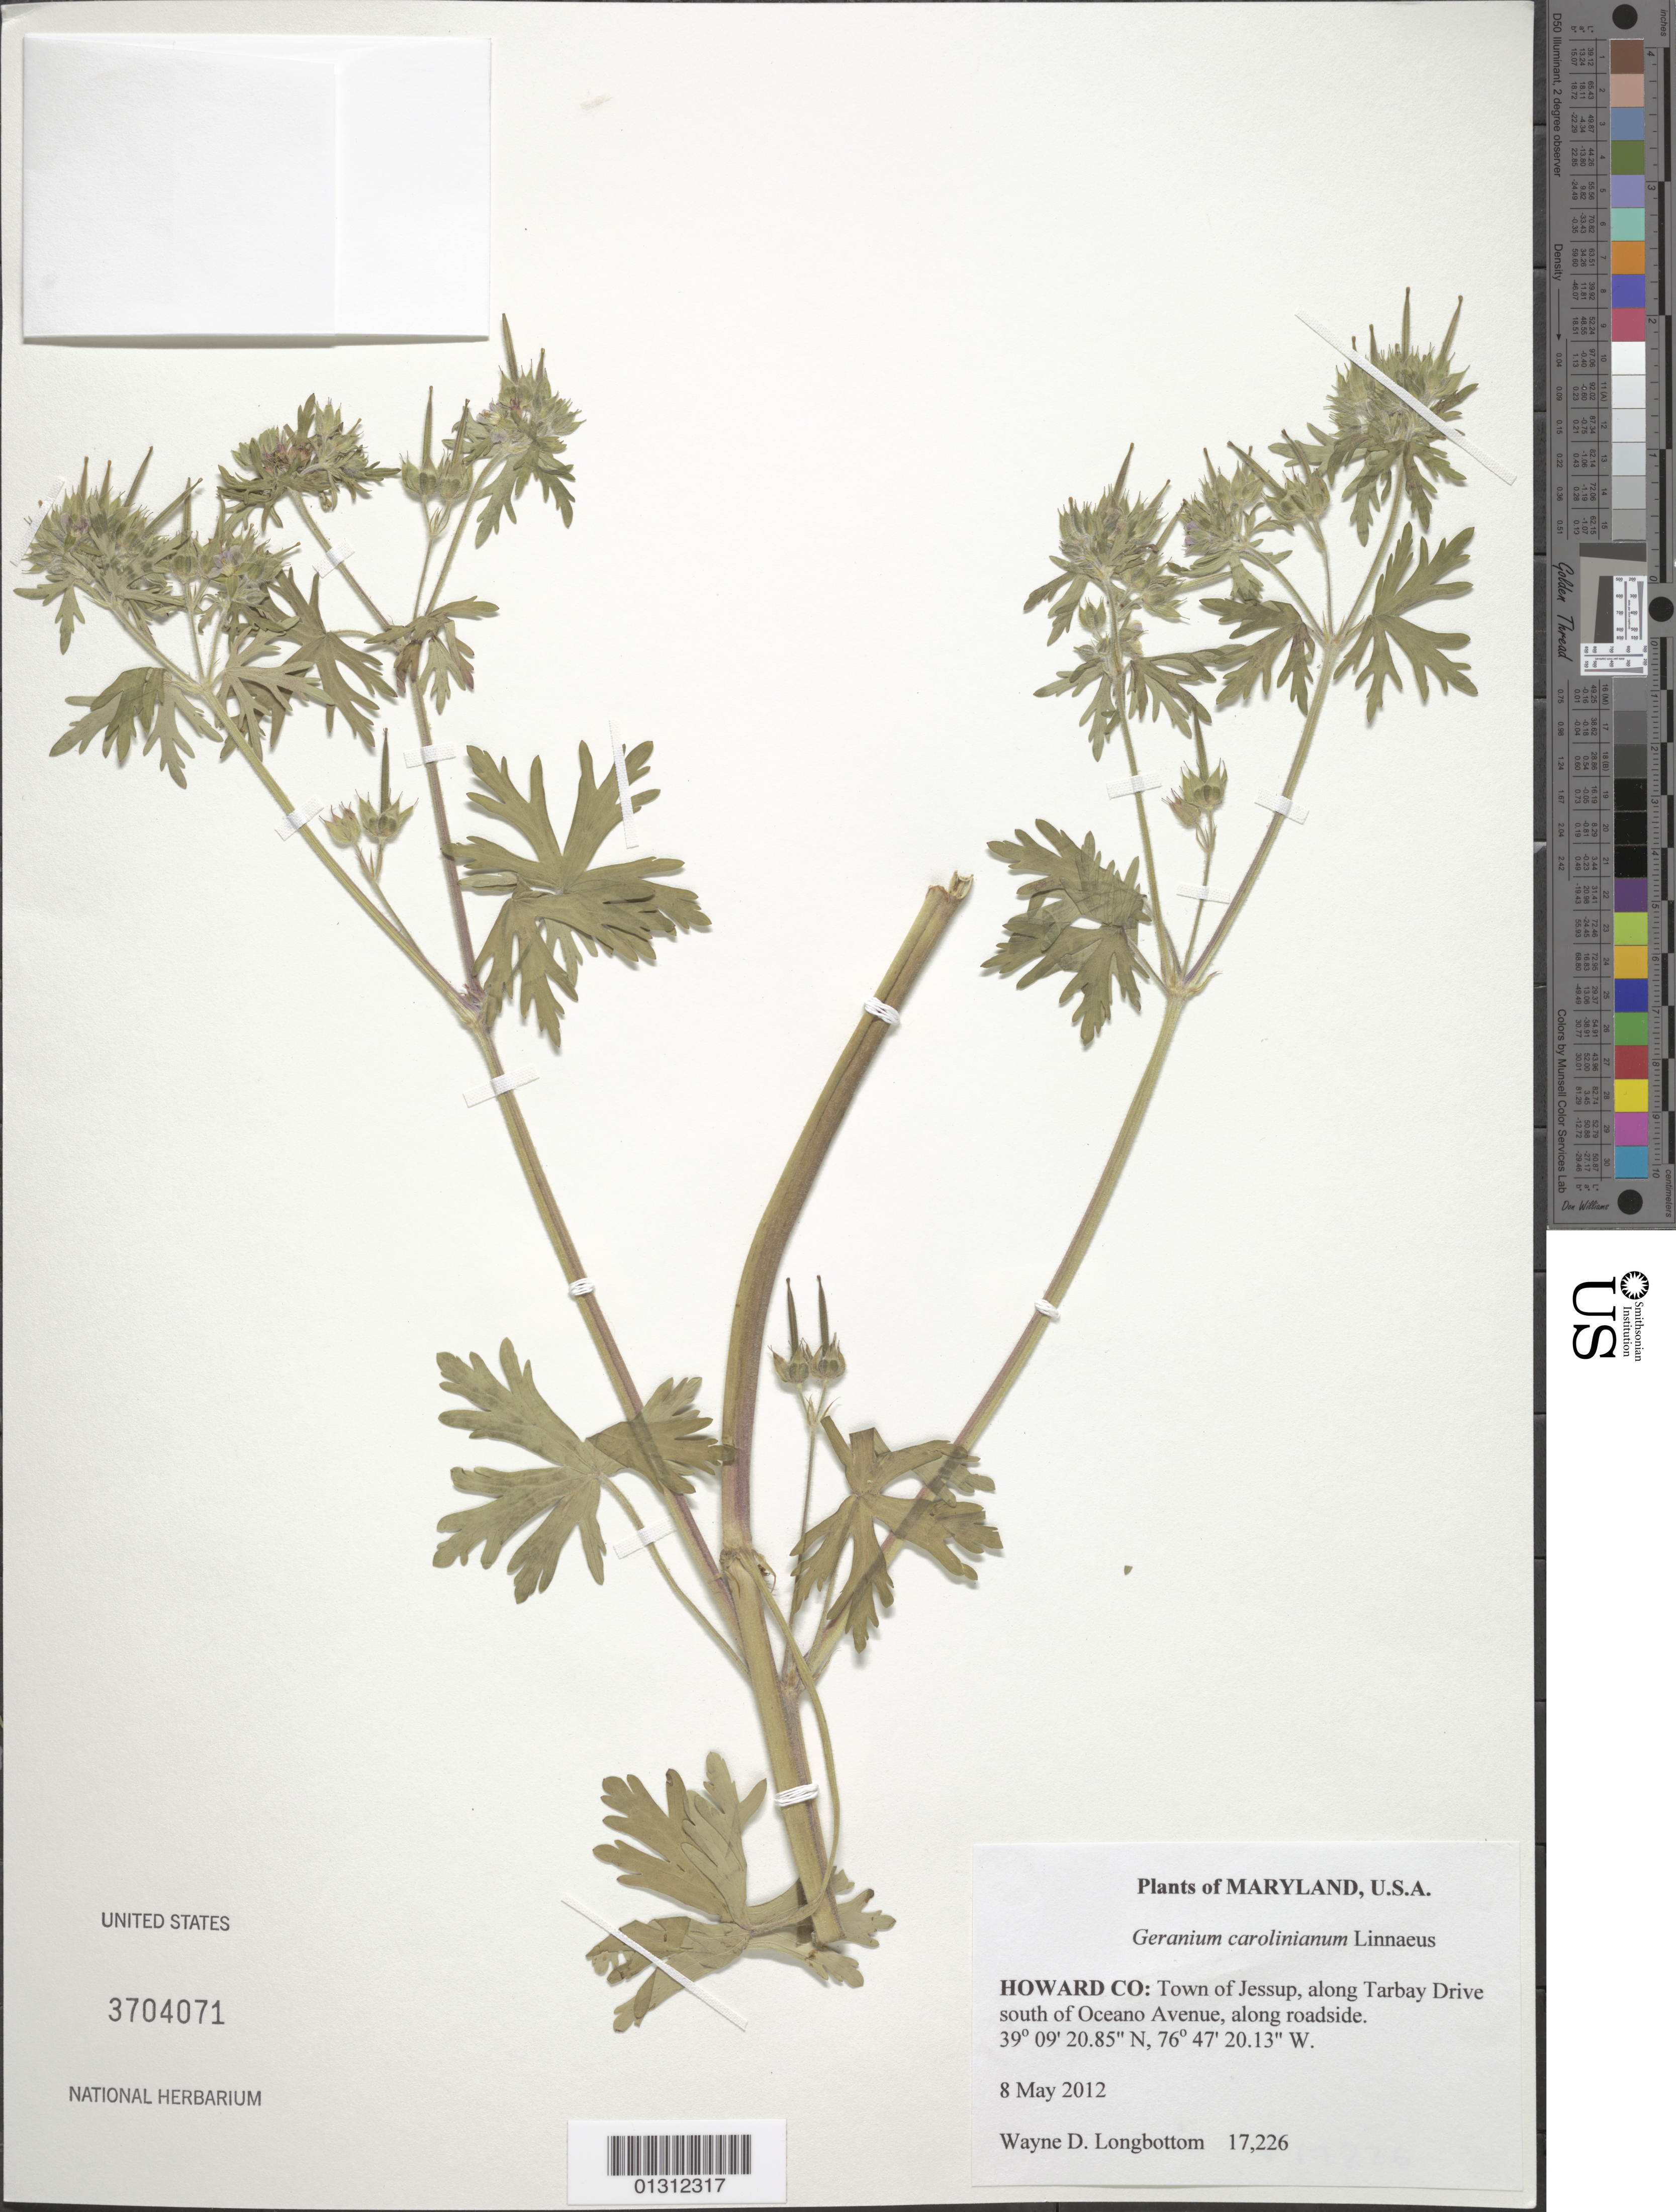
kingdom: Plantae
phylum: Tracheophyta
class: Magnoliopsida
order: Geraniales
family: Geraniaceae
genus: Geranium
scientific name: Geranium carolinianum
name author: L.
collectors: W. D. Longbottom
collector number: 17226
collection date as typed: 8 May 2012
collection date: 2012-05-08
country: United States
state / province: Maryland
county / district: Howard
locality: Town of Jessup, along Tarbay Drive south of Oceano Avenue, along roadside.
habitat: Along roadside.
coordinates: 39 09 20.85 N, 76 47 20.13 W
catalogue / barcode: US 3704071